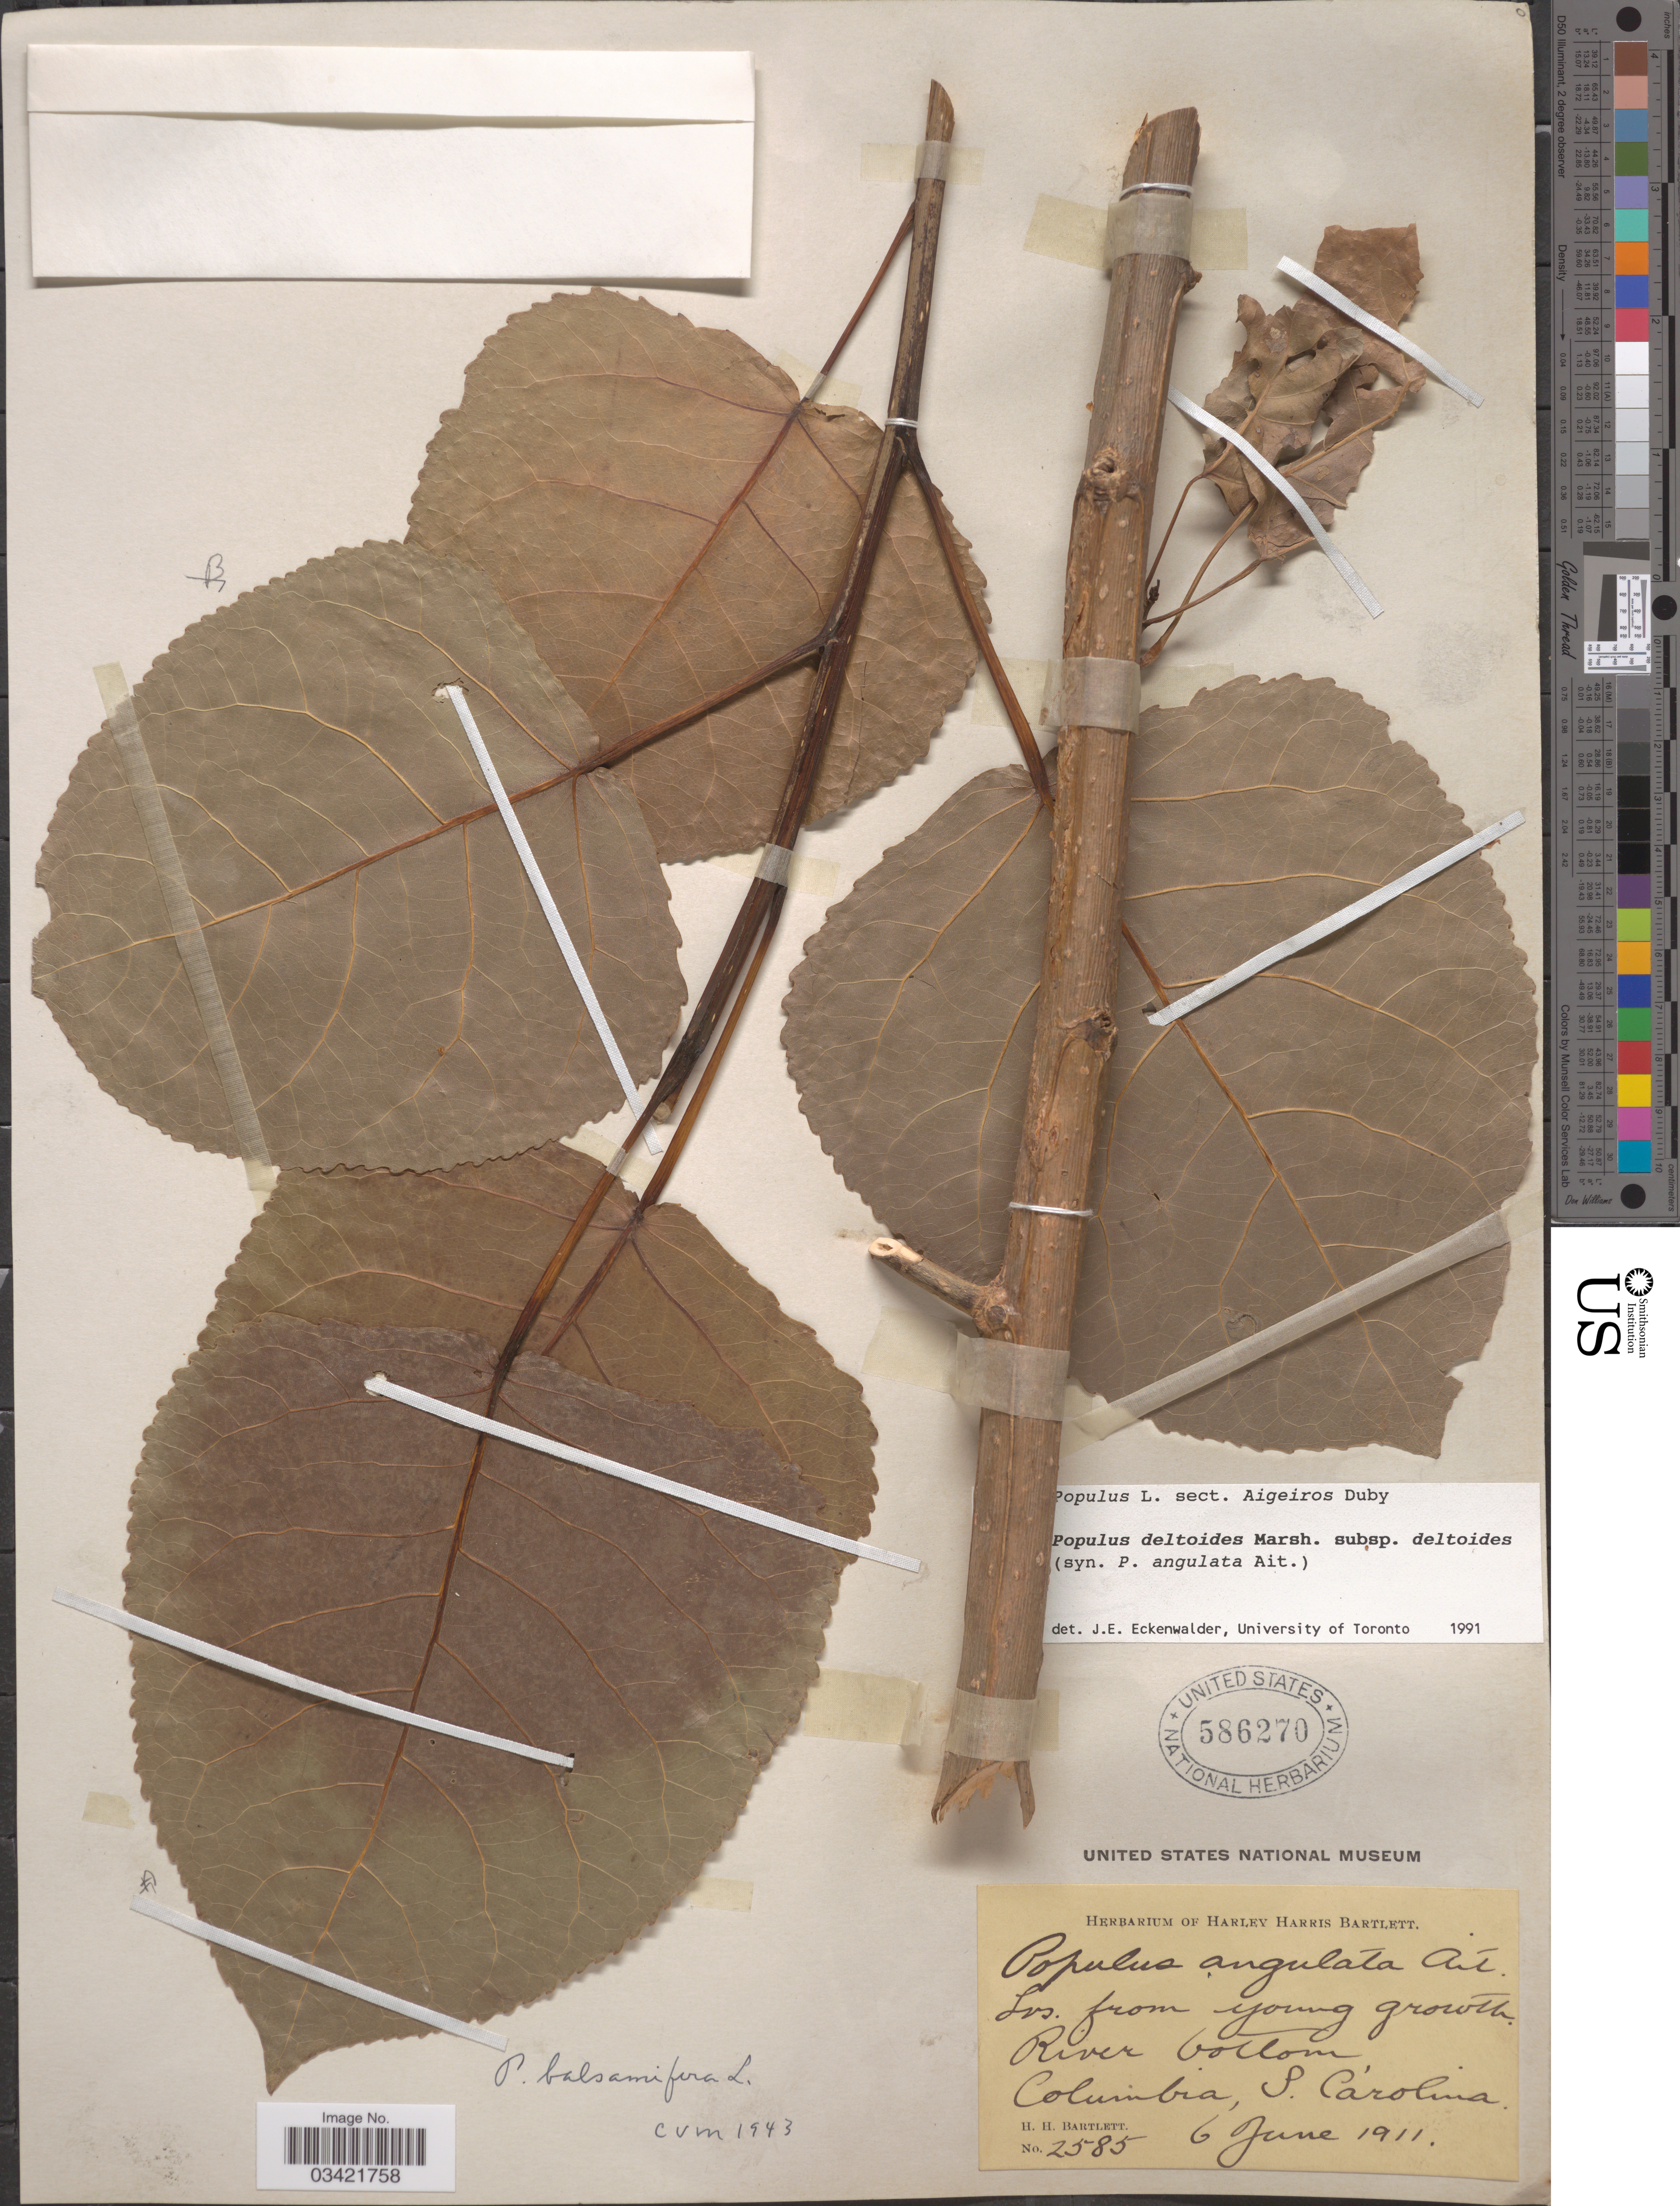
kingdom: Plantae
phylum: Tracheophyta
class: Magnoliopsida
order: Malpighiales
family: Salicaceae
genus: Populus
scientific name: Populus deltoides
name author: W. Bartram ex Marshall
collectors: H. H. Bartlett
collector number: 2585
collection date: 1911-06-06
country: United States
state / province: South Carolina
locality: River bottom, Colombia.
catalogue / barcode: US 586270